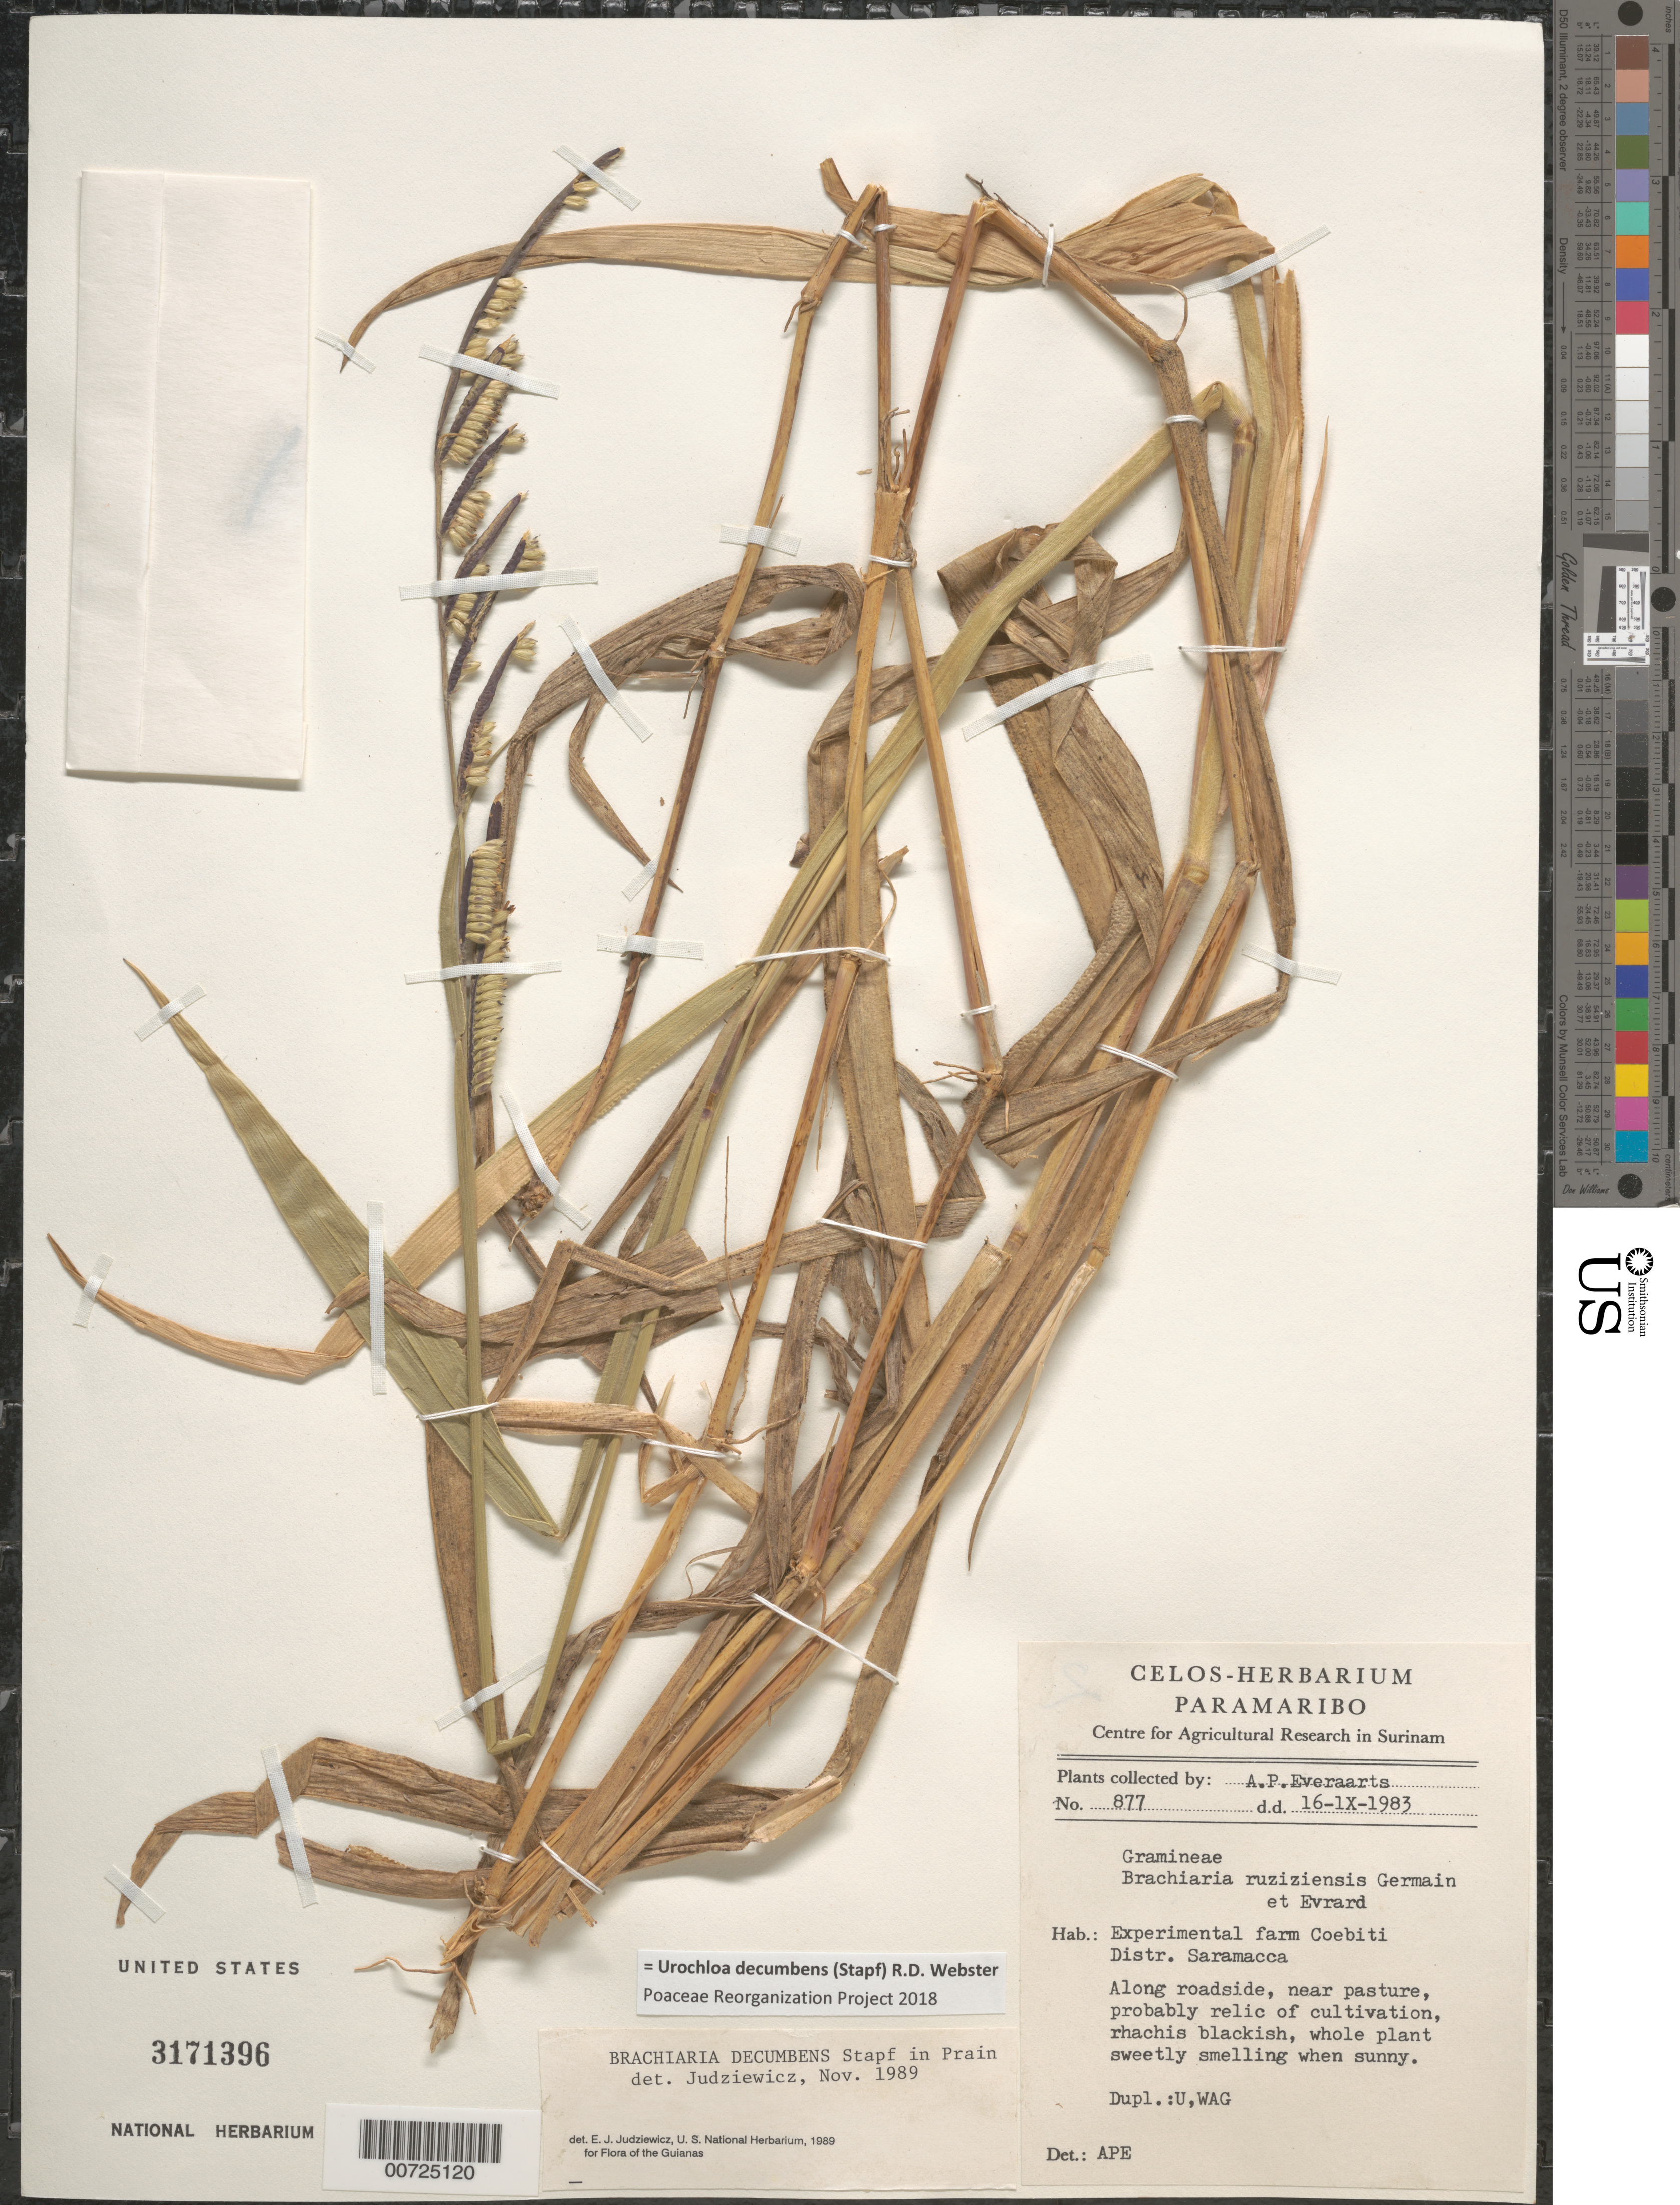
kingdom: Plantae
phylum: Tracheophyta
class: Liliopsida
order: Poales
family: Poaceae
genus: Brachiaria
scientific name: Brachiaria decumbens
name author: Stapf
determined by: Judziewicz, E. J.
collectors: A. Everaarts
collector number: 877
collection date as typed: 16-Sep-83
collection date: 1983-09-16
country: Suriname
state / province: Saramacca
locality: Coebiti Experimental Farm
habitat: Roadside, near pasture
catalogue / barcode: US 3171396